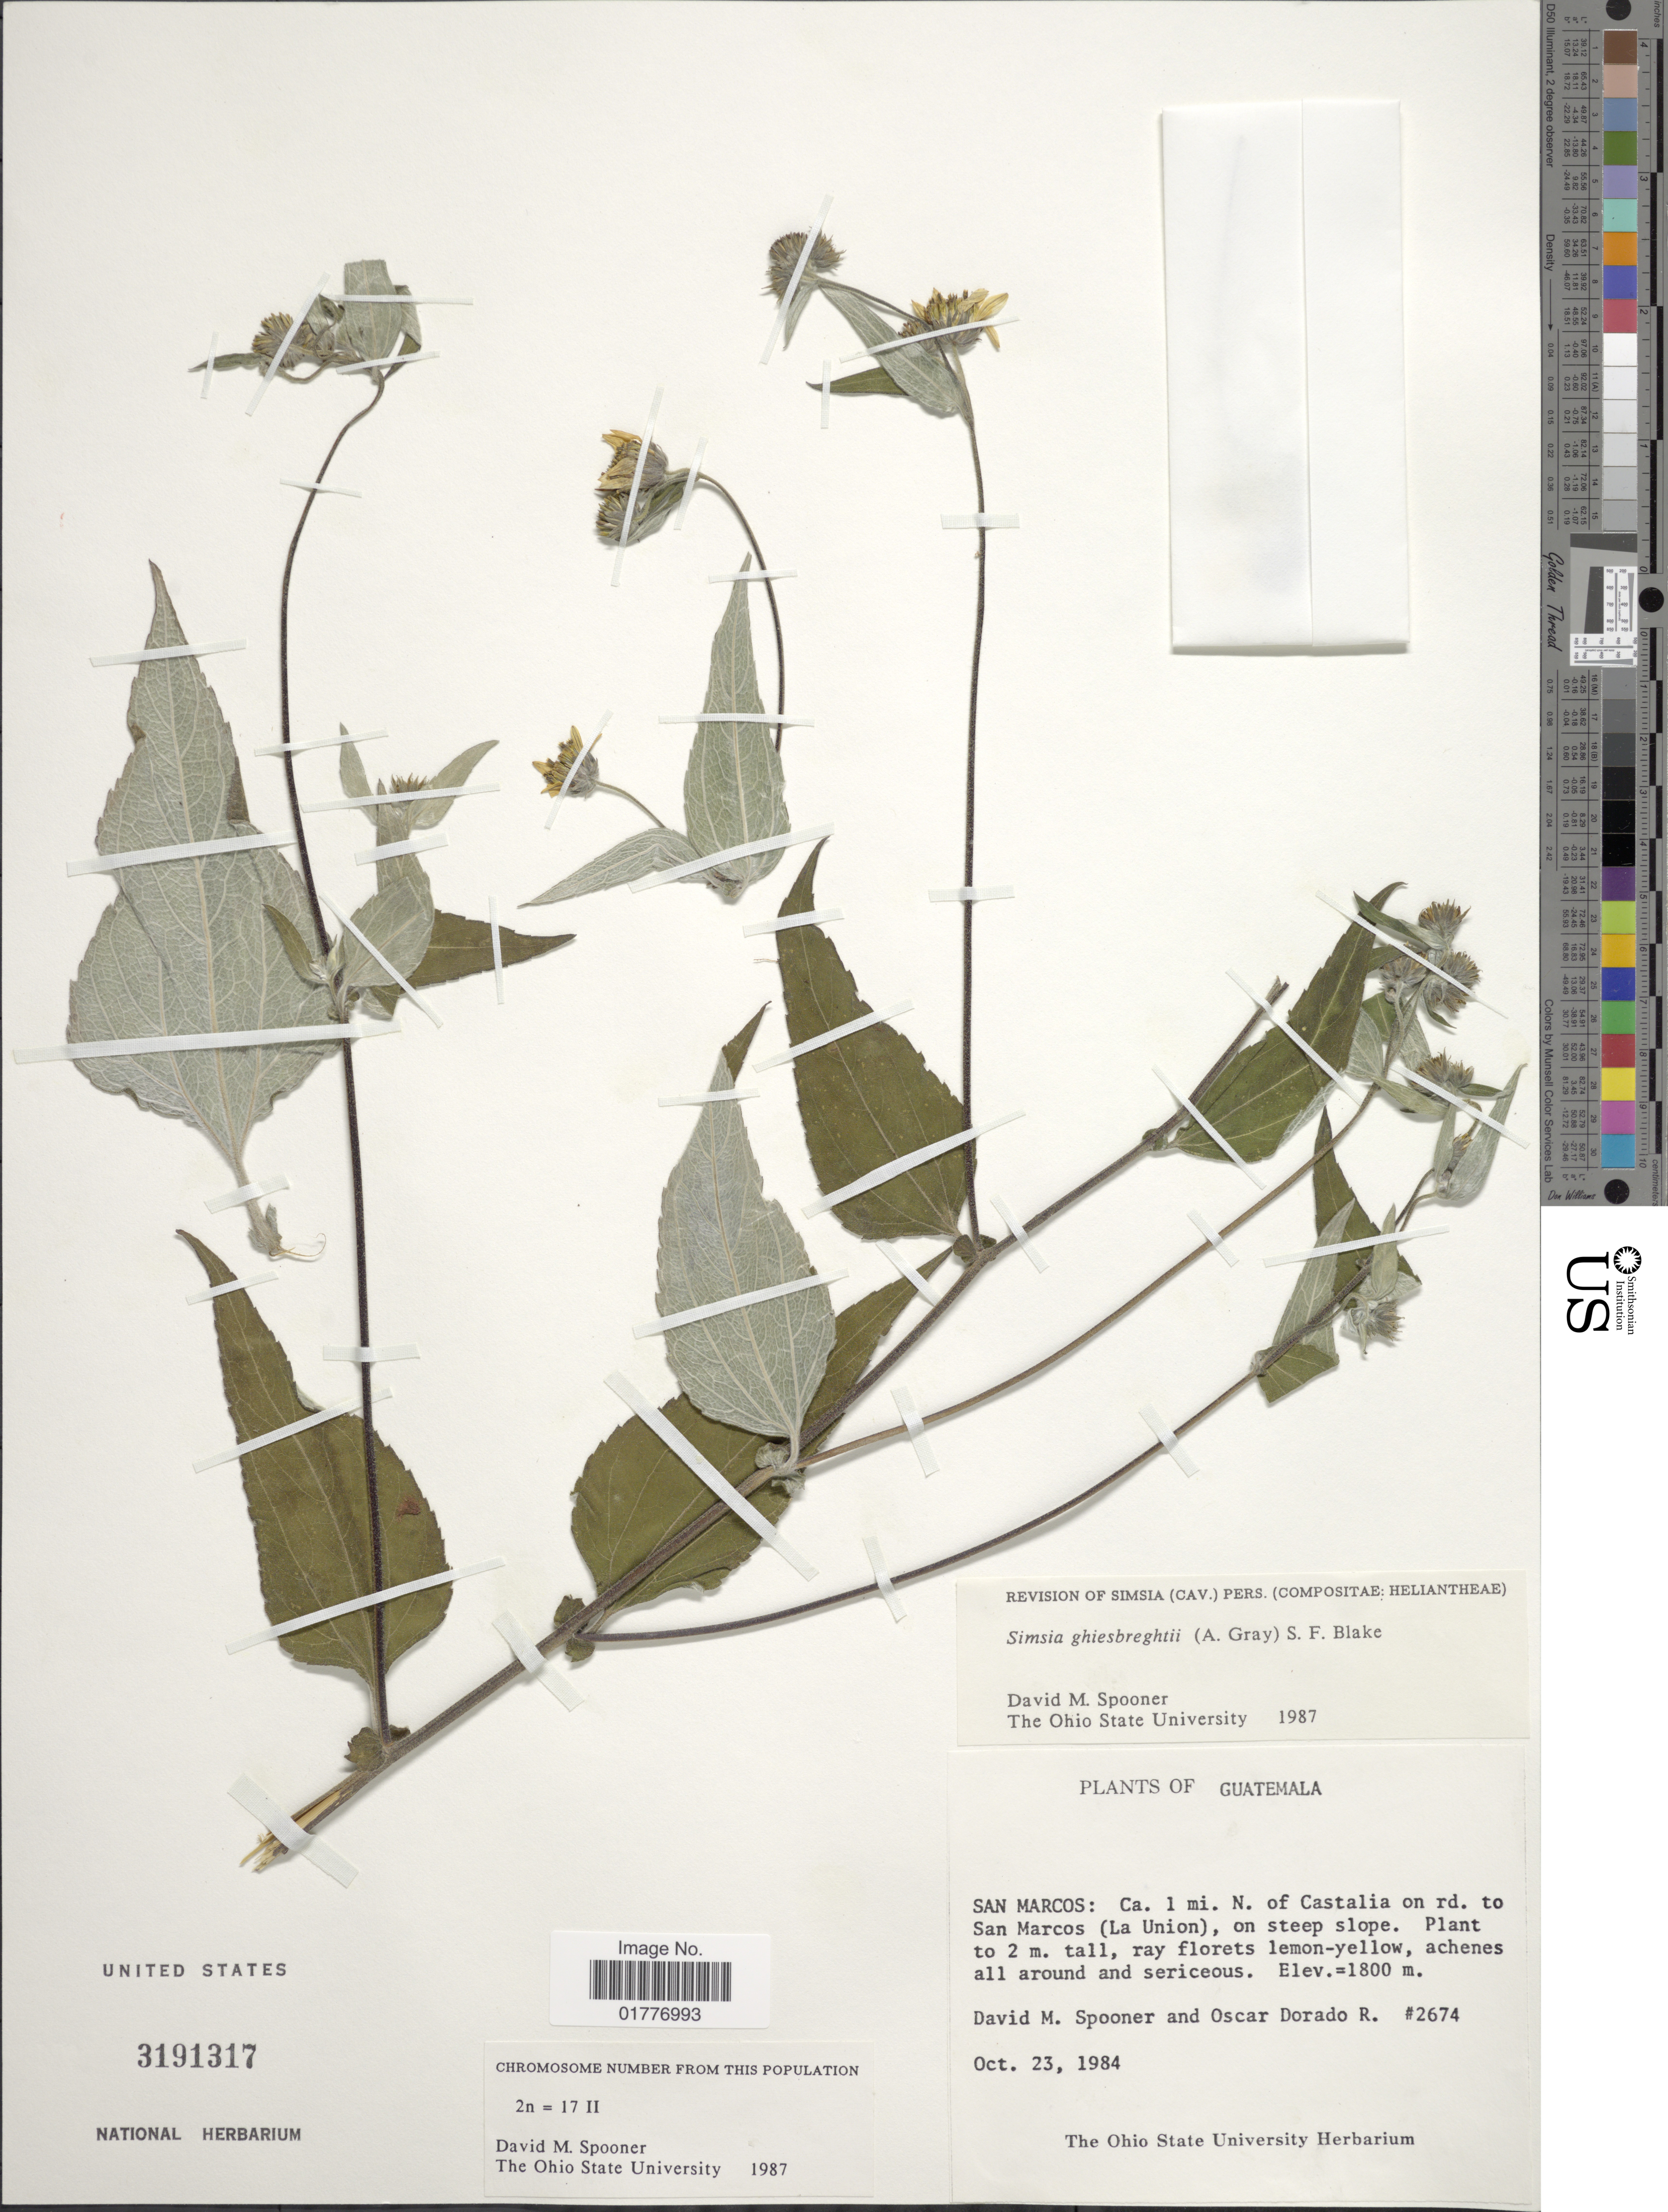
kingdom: Plantae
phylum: Tracheophyta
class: Magnoliopsida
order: Asterales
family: Asteraceae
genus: Simsia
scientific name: Simsia ghiesbreghtii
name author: (A. Gray) S.F. Blake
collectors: D. Spooner & O. R. Dorado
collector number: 2674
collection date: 1984-10-23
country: Guatemala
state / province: San Marcos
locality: San Marcos: 1 mi. N. of Castalia on rd. to San Marcos (La Union), on steep slope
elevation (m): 1800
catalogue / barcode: US 3191317